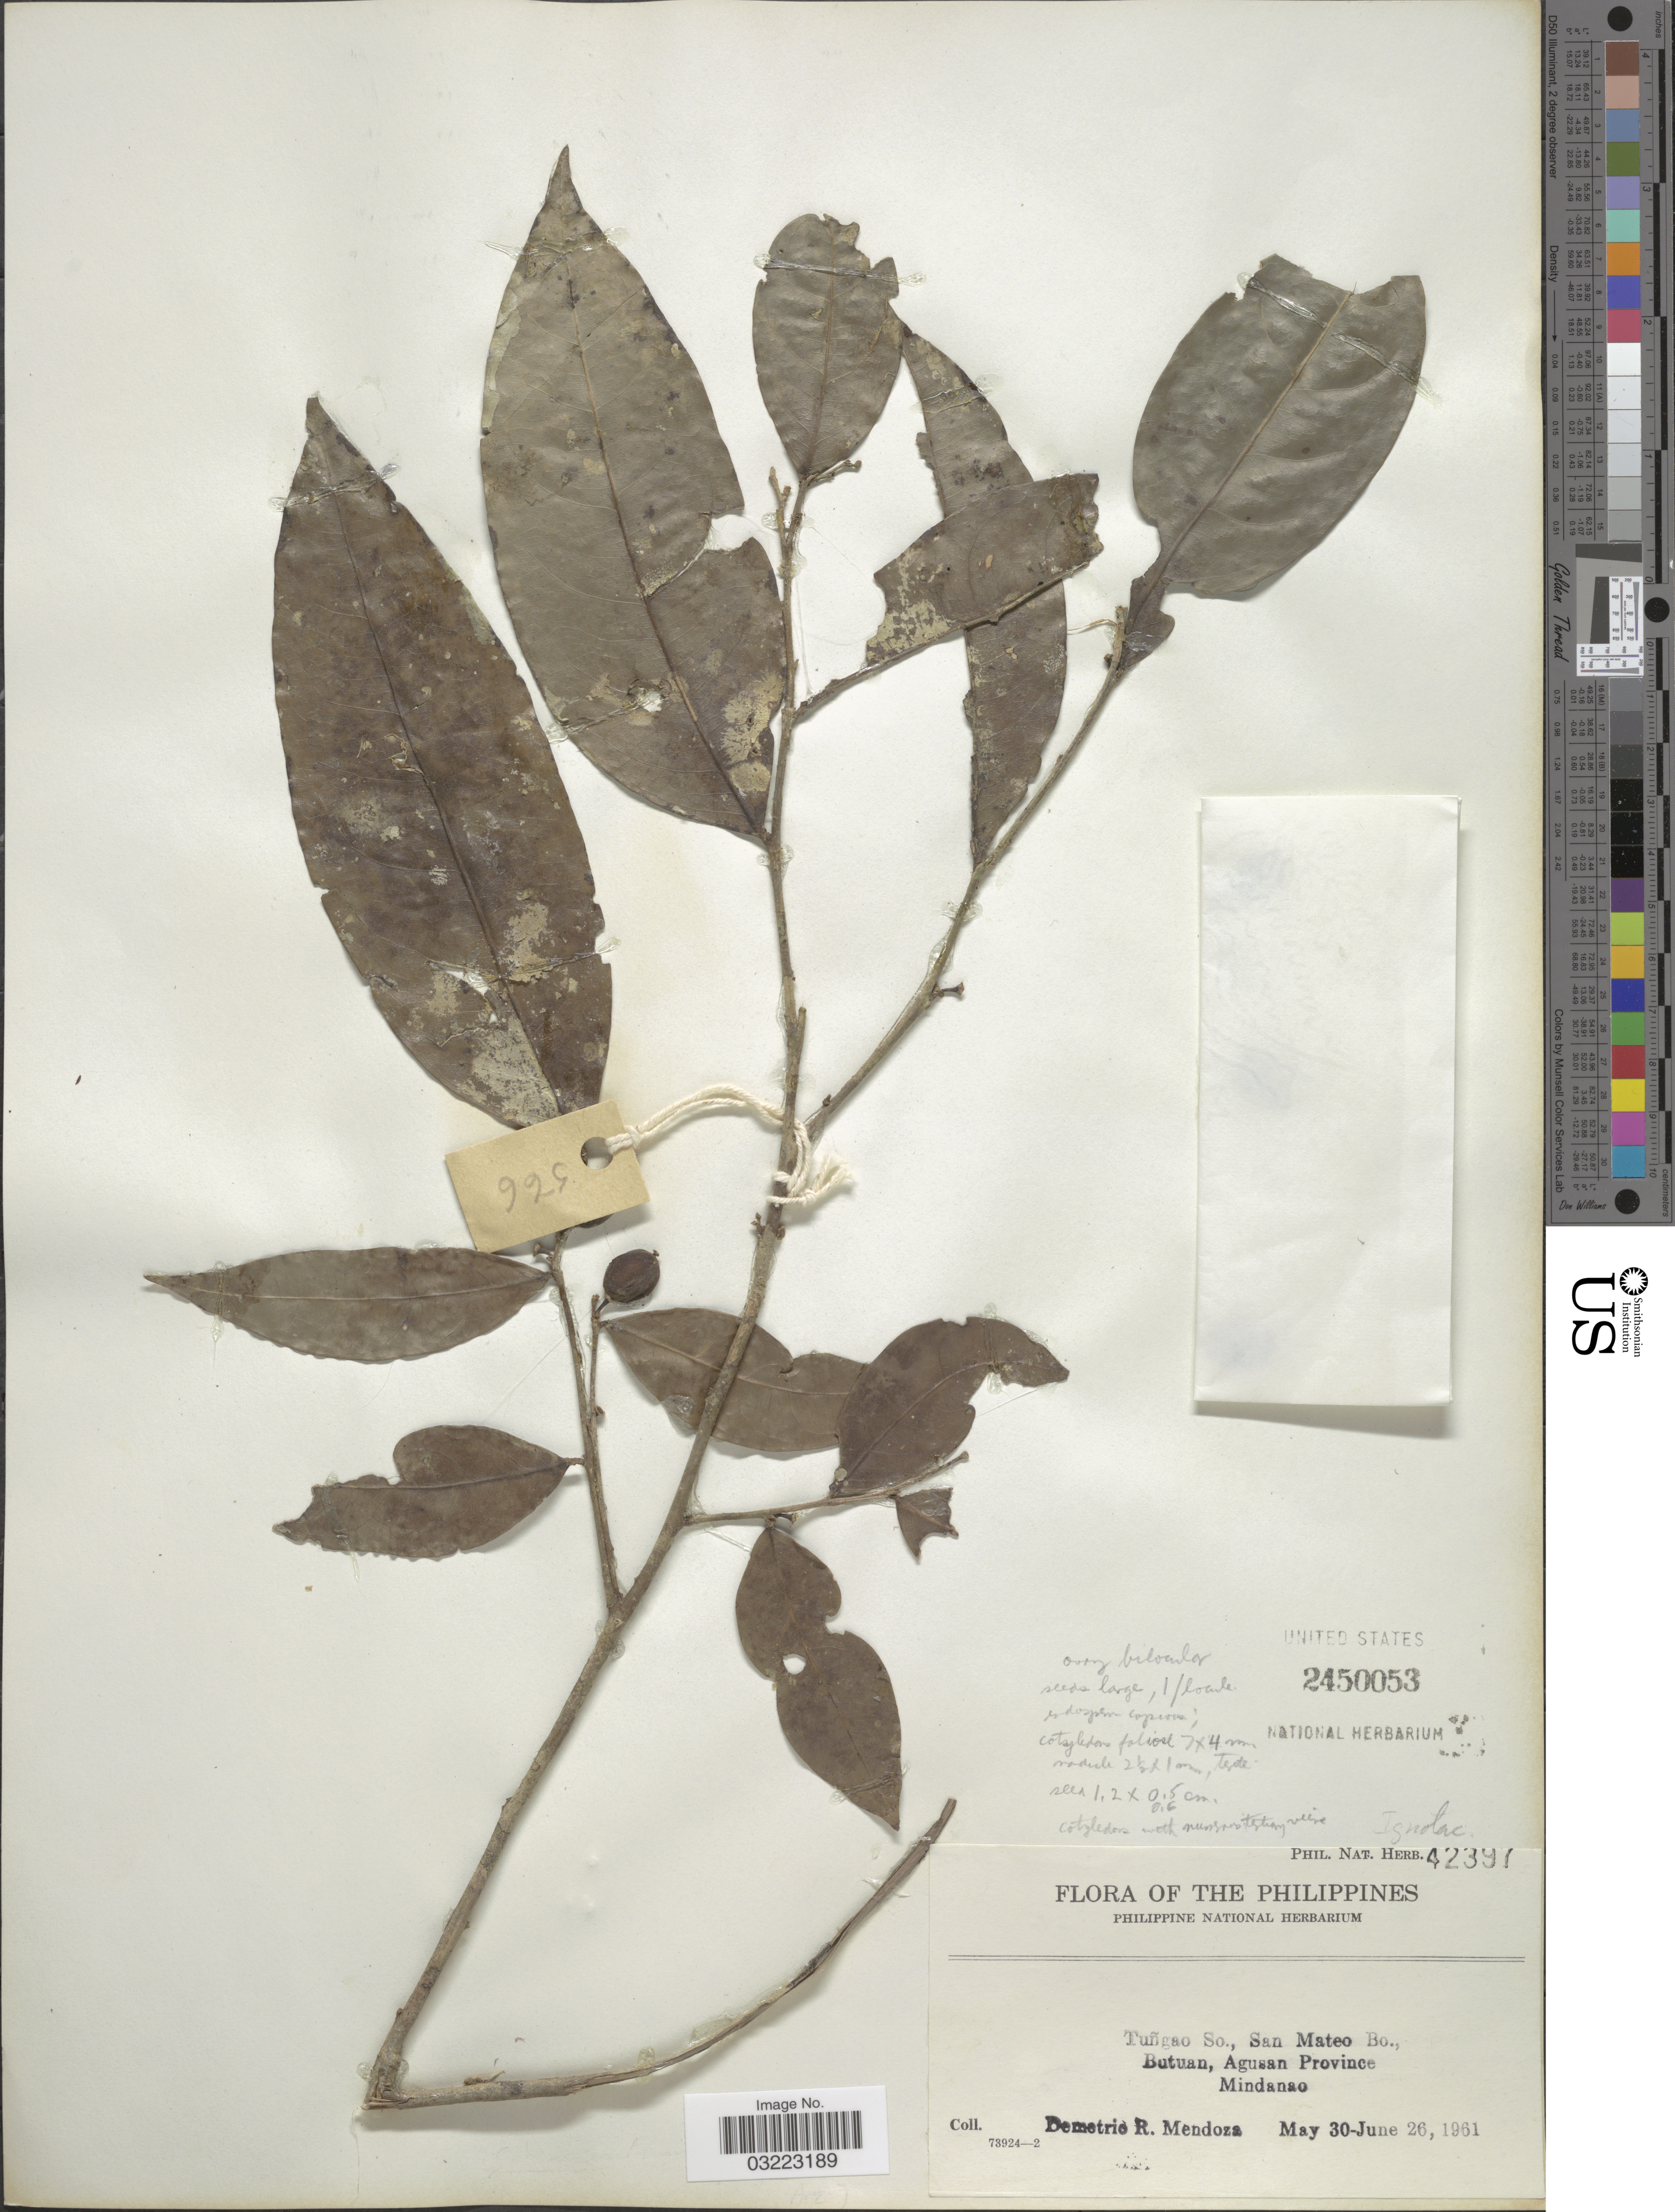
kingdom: Plantae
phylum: Tracheophyta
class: Magnoliopsida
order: Malpighiales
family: Putranjivaceae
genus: Drypetes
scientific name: Drypetes sp.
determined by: Levin, G. A., (CAN), Canadian Museum of Nature (CANADA)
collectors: D. Mendoza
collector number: Phil. Nat. Herb. 42397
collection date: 1961-05-30/1961-06-26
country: Philippines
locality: Tuñgao So., San Mateo Bo., Butuan, Agusan Province Mindanao.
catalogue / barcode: US 2450053